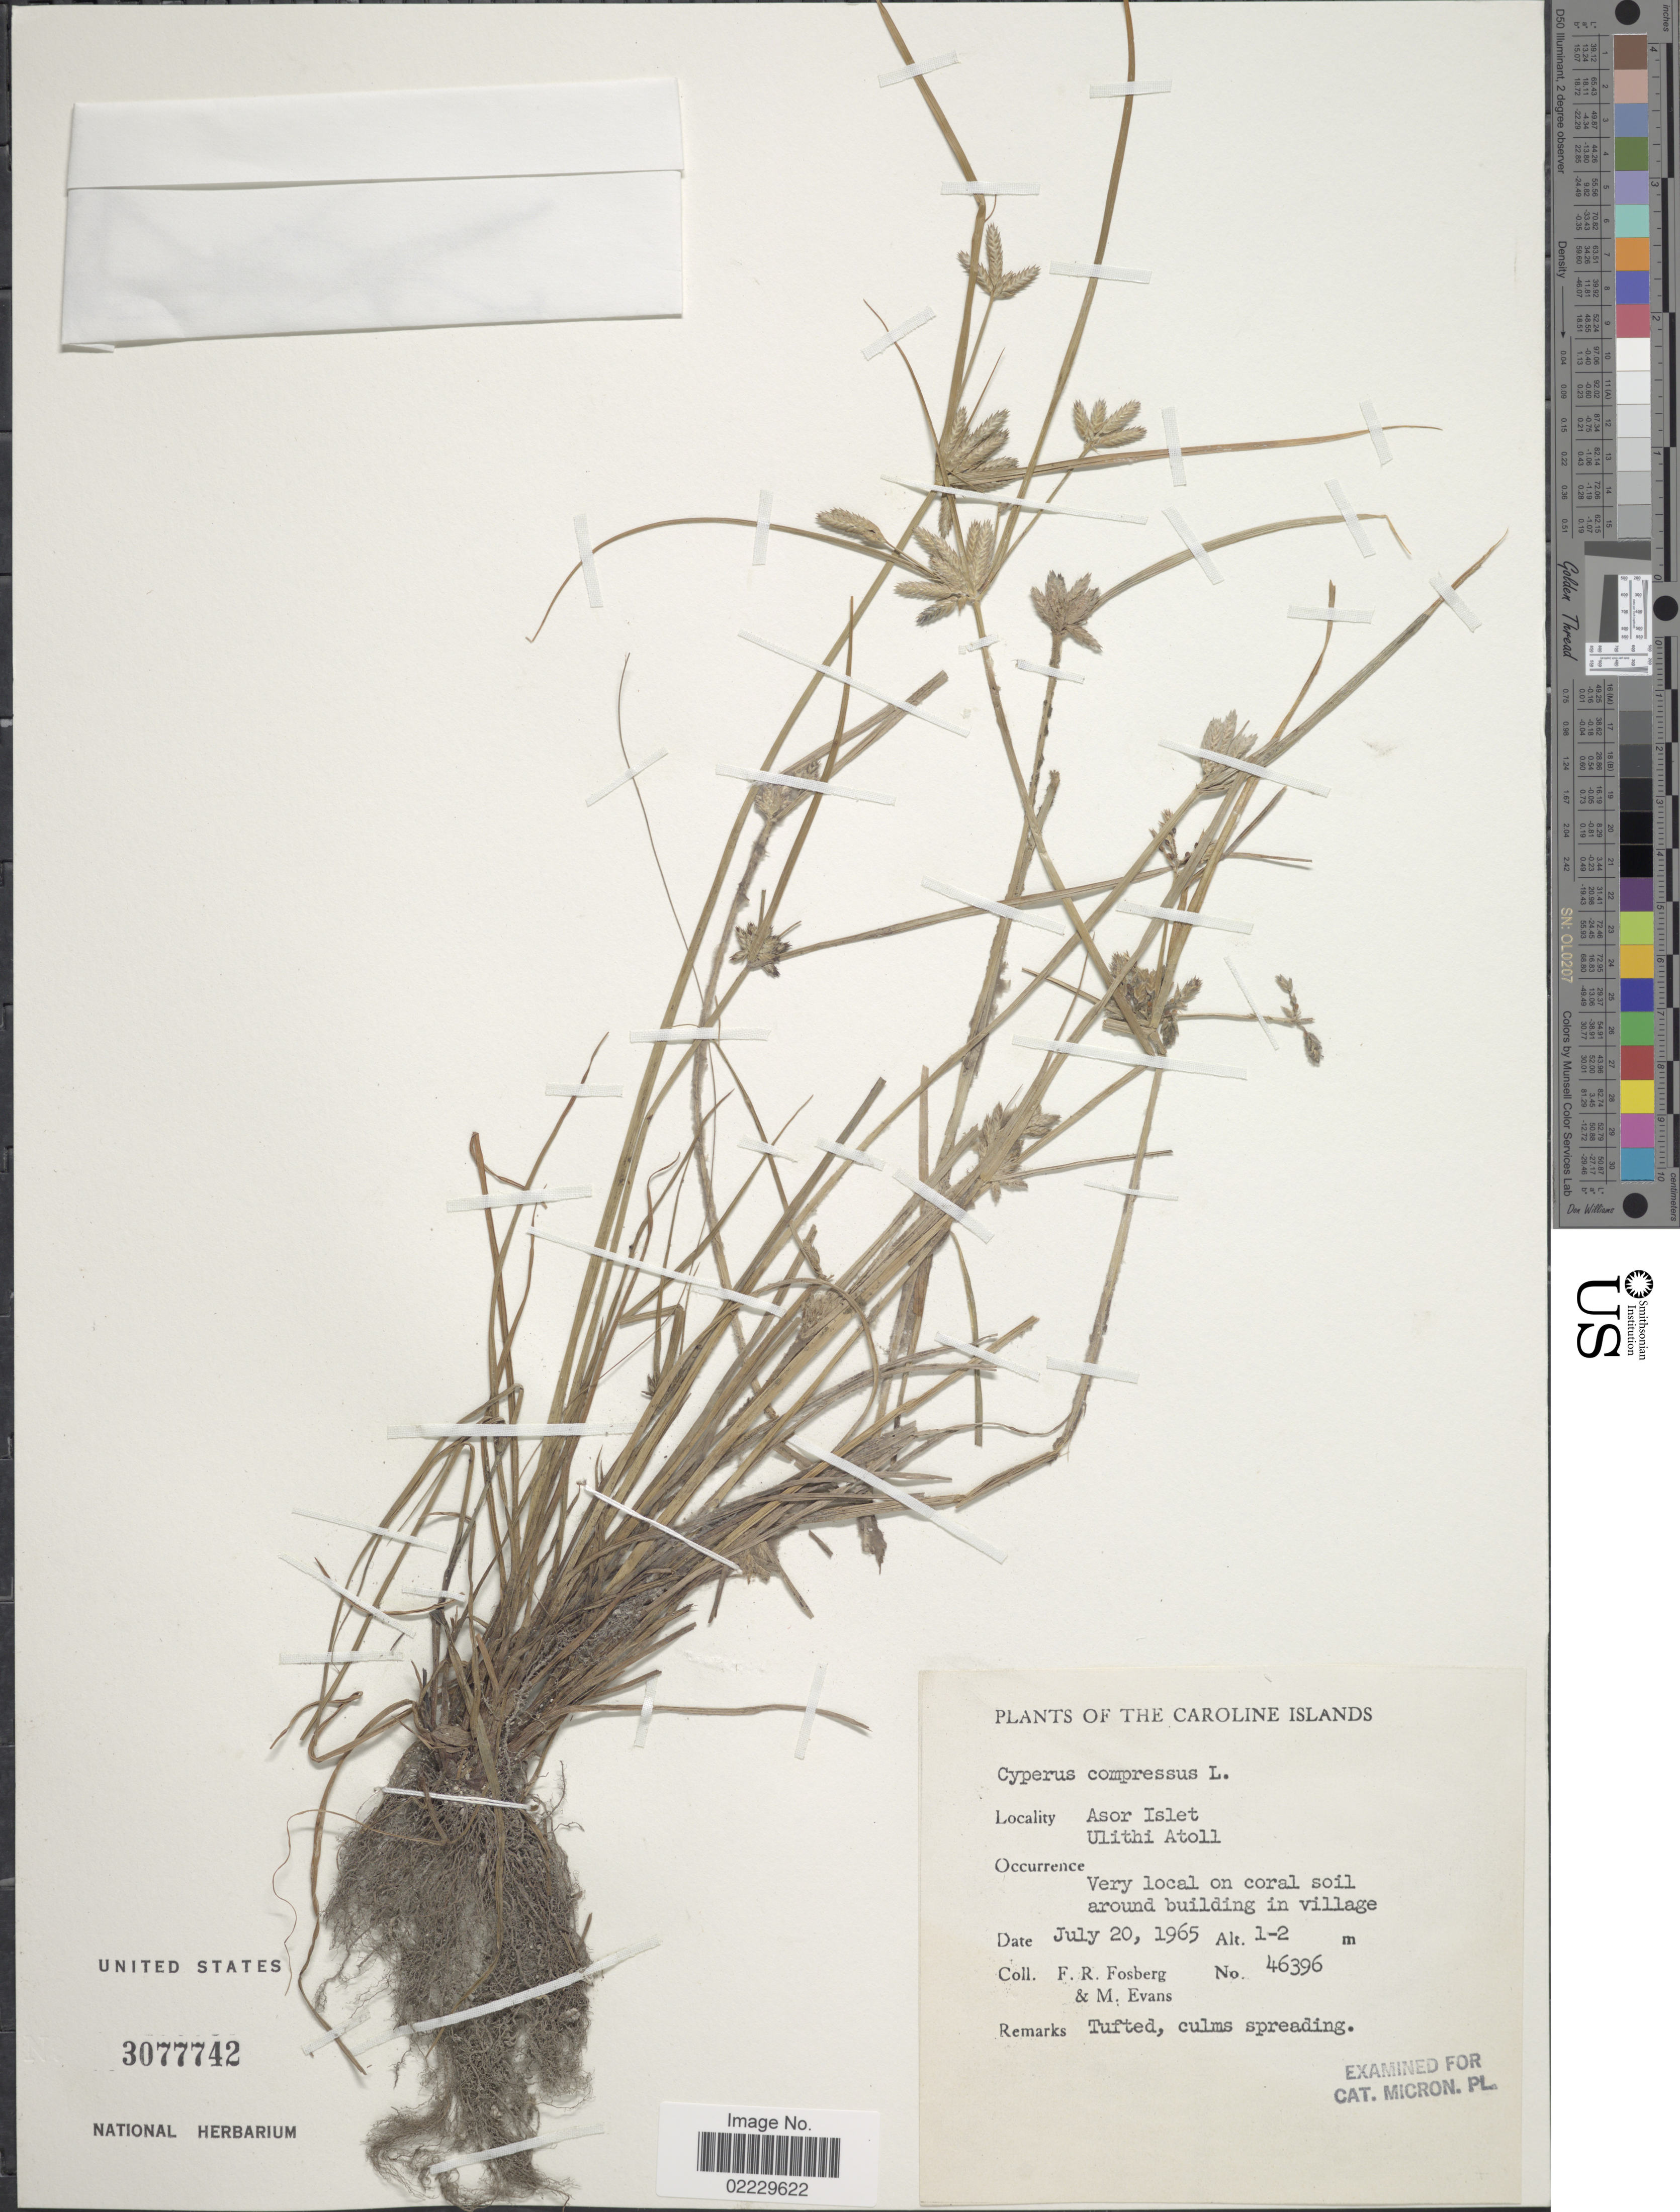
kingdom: Plantae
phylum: Tracheophyta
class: Liliopsida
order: Poales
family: Cyperaceae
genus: Cyperus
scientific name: Cyperus compressus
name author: L.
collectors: F. R. Fosberg & M. Evans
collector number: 46396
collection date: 1965-07-20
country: Micronesia, Federated States of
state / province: Yap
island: Ulithi Atoll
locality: The Caroline Islands, Asor Islet, Ulithi Atoll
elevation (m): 1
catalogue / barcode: US 3077742